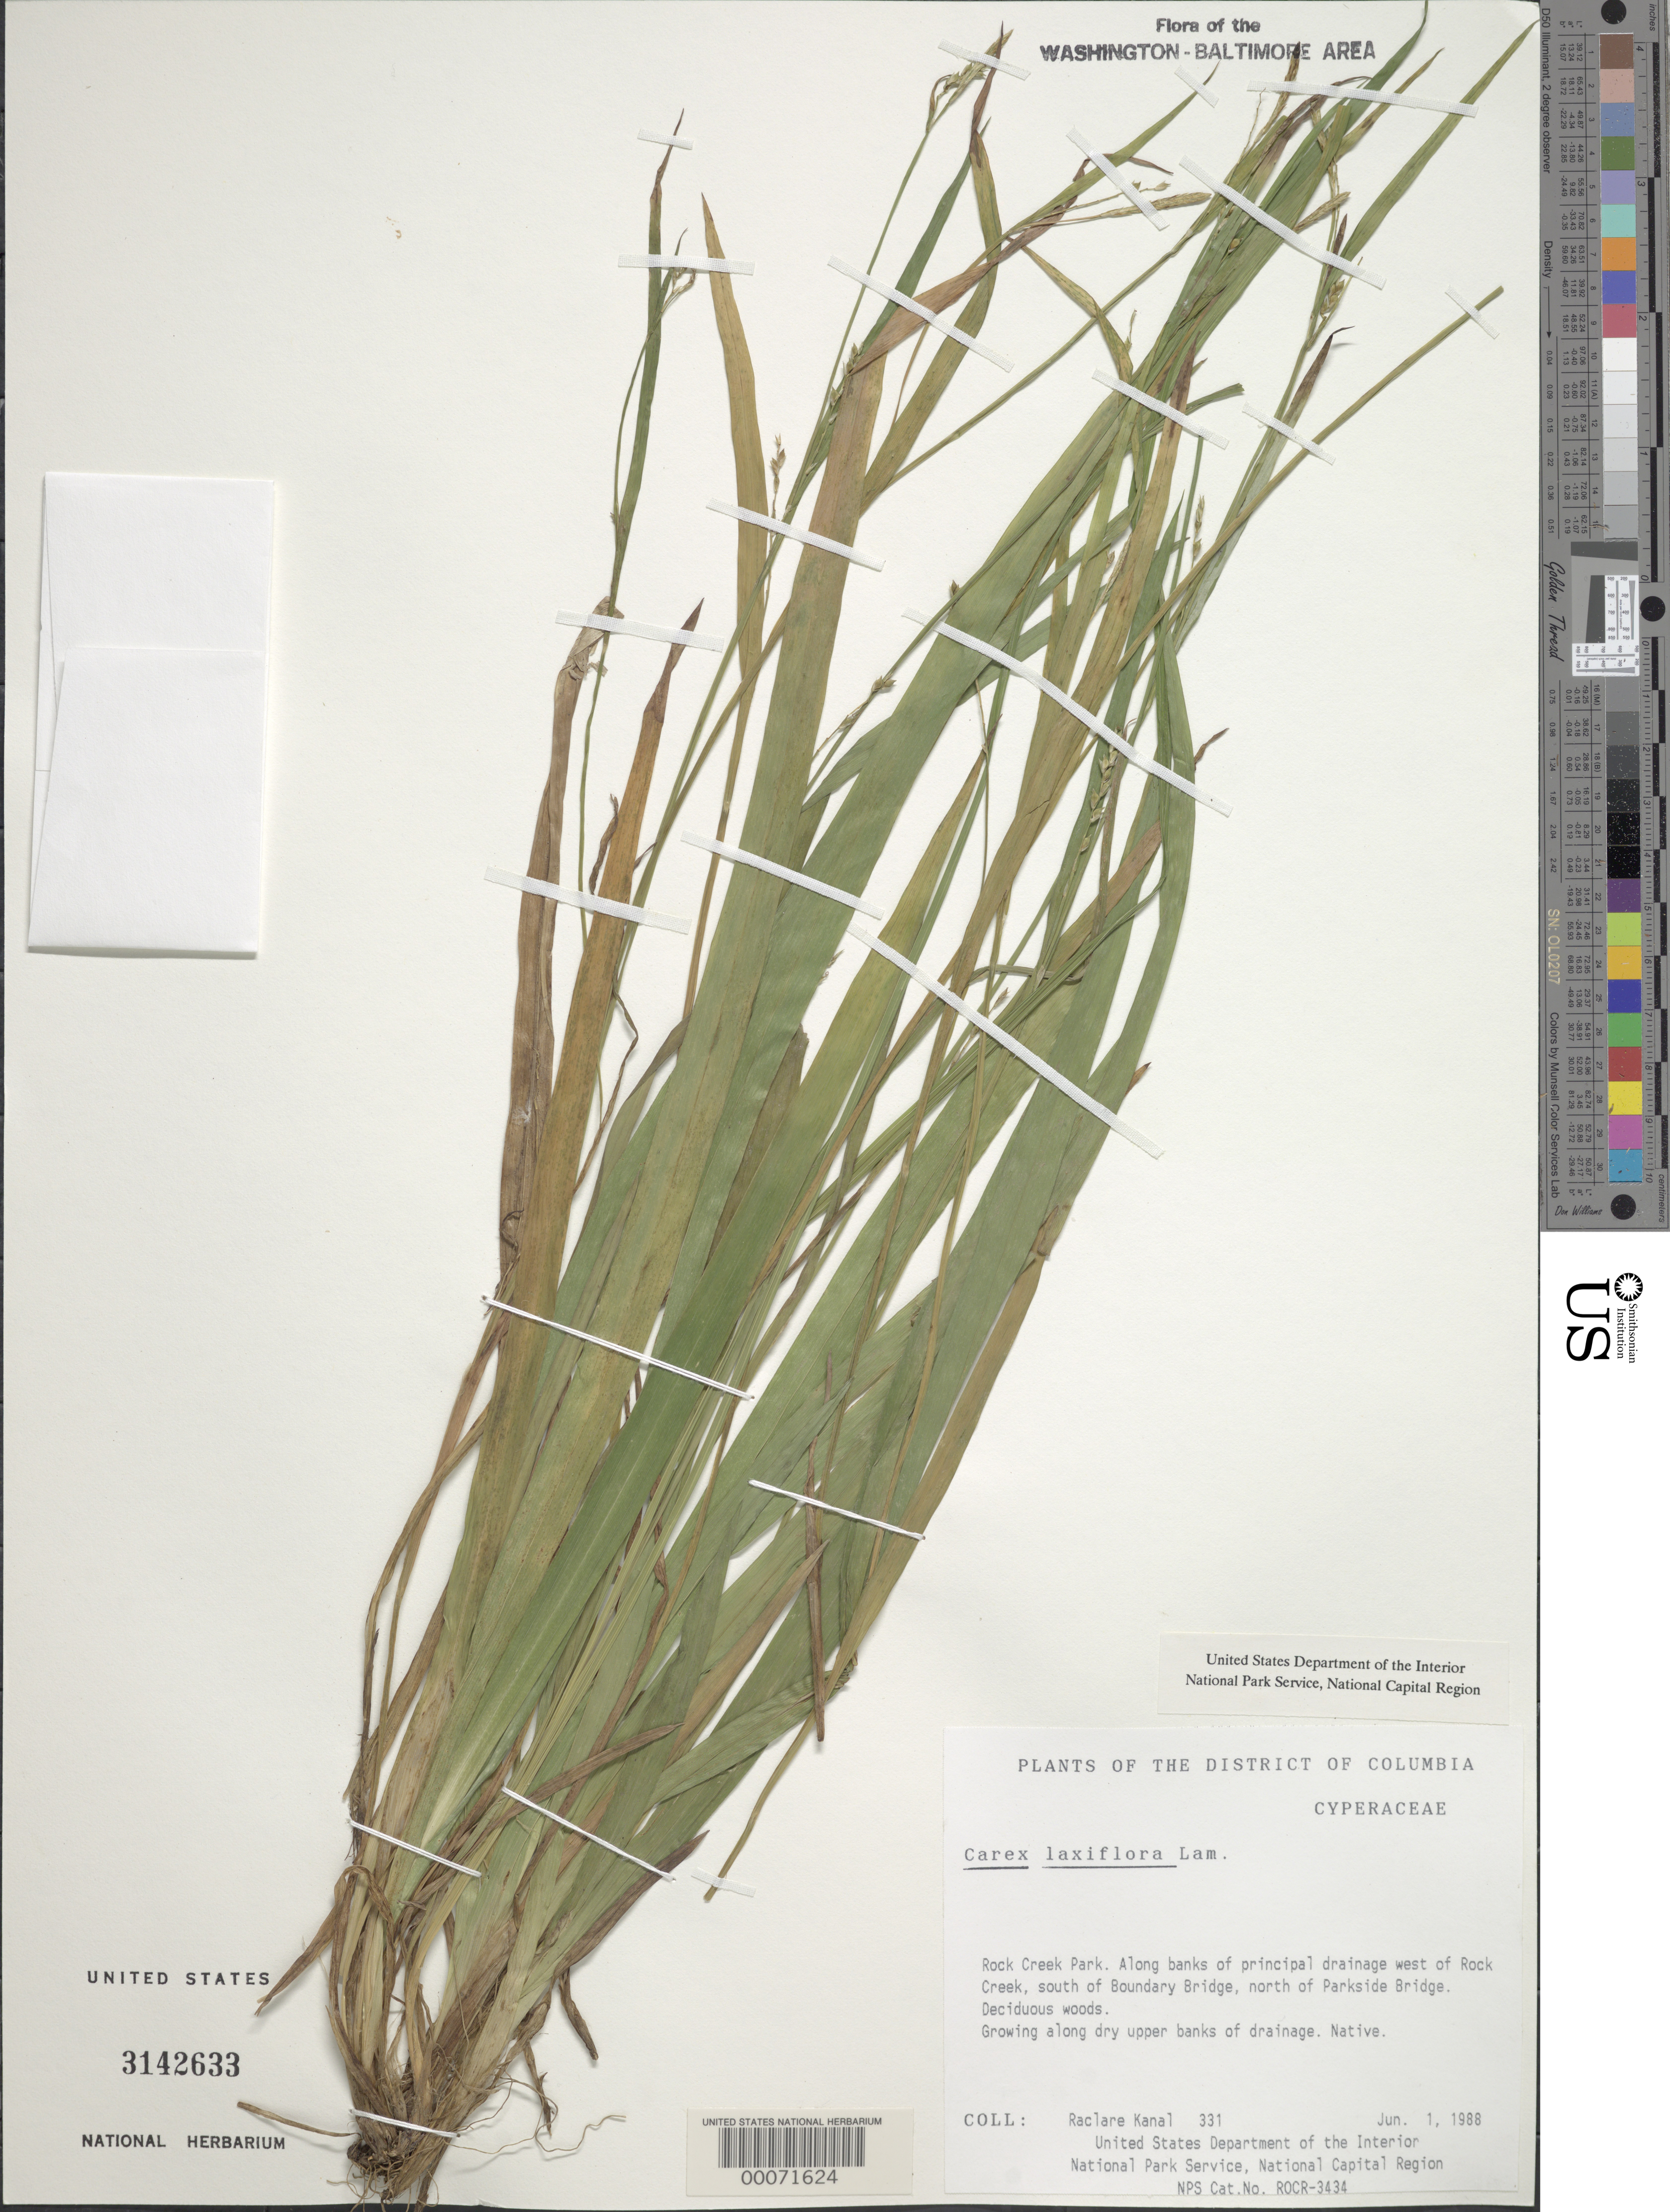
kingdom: Plantae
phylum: Tracheophyta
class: Liliopsida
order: Poales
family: Cyperaceae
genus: Carex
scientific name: Carex laxiflora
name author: Lam.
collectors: R. Kanal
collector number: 331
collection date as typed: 01 Jun 1988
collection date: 1988-06-01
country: United States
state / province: District of Columbia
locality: Rock Creek Park, W of Rock Creek S of Boundary Bridge, N of Parkside Bridge Rock Creek Park & vicinity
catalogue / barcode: US 3142633